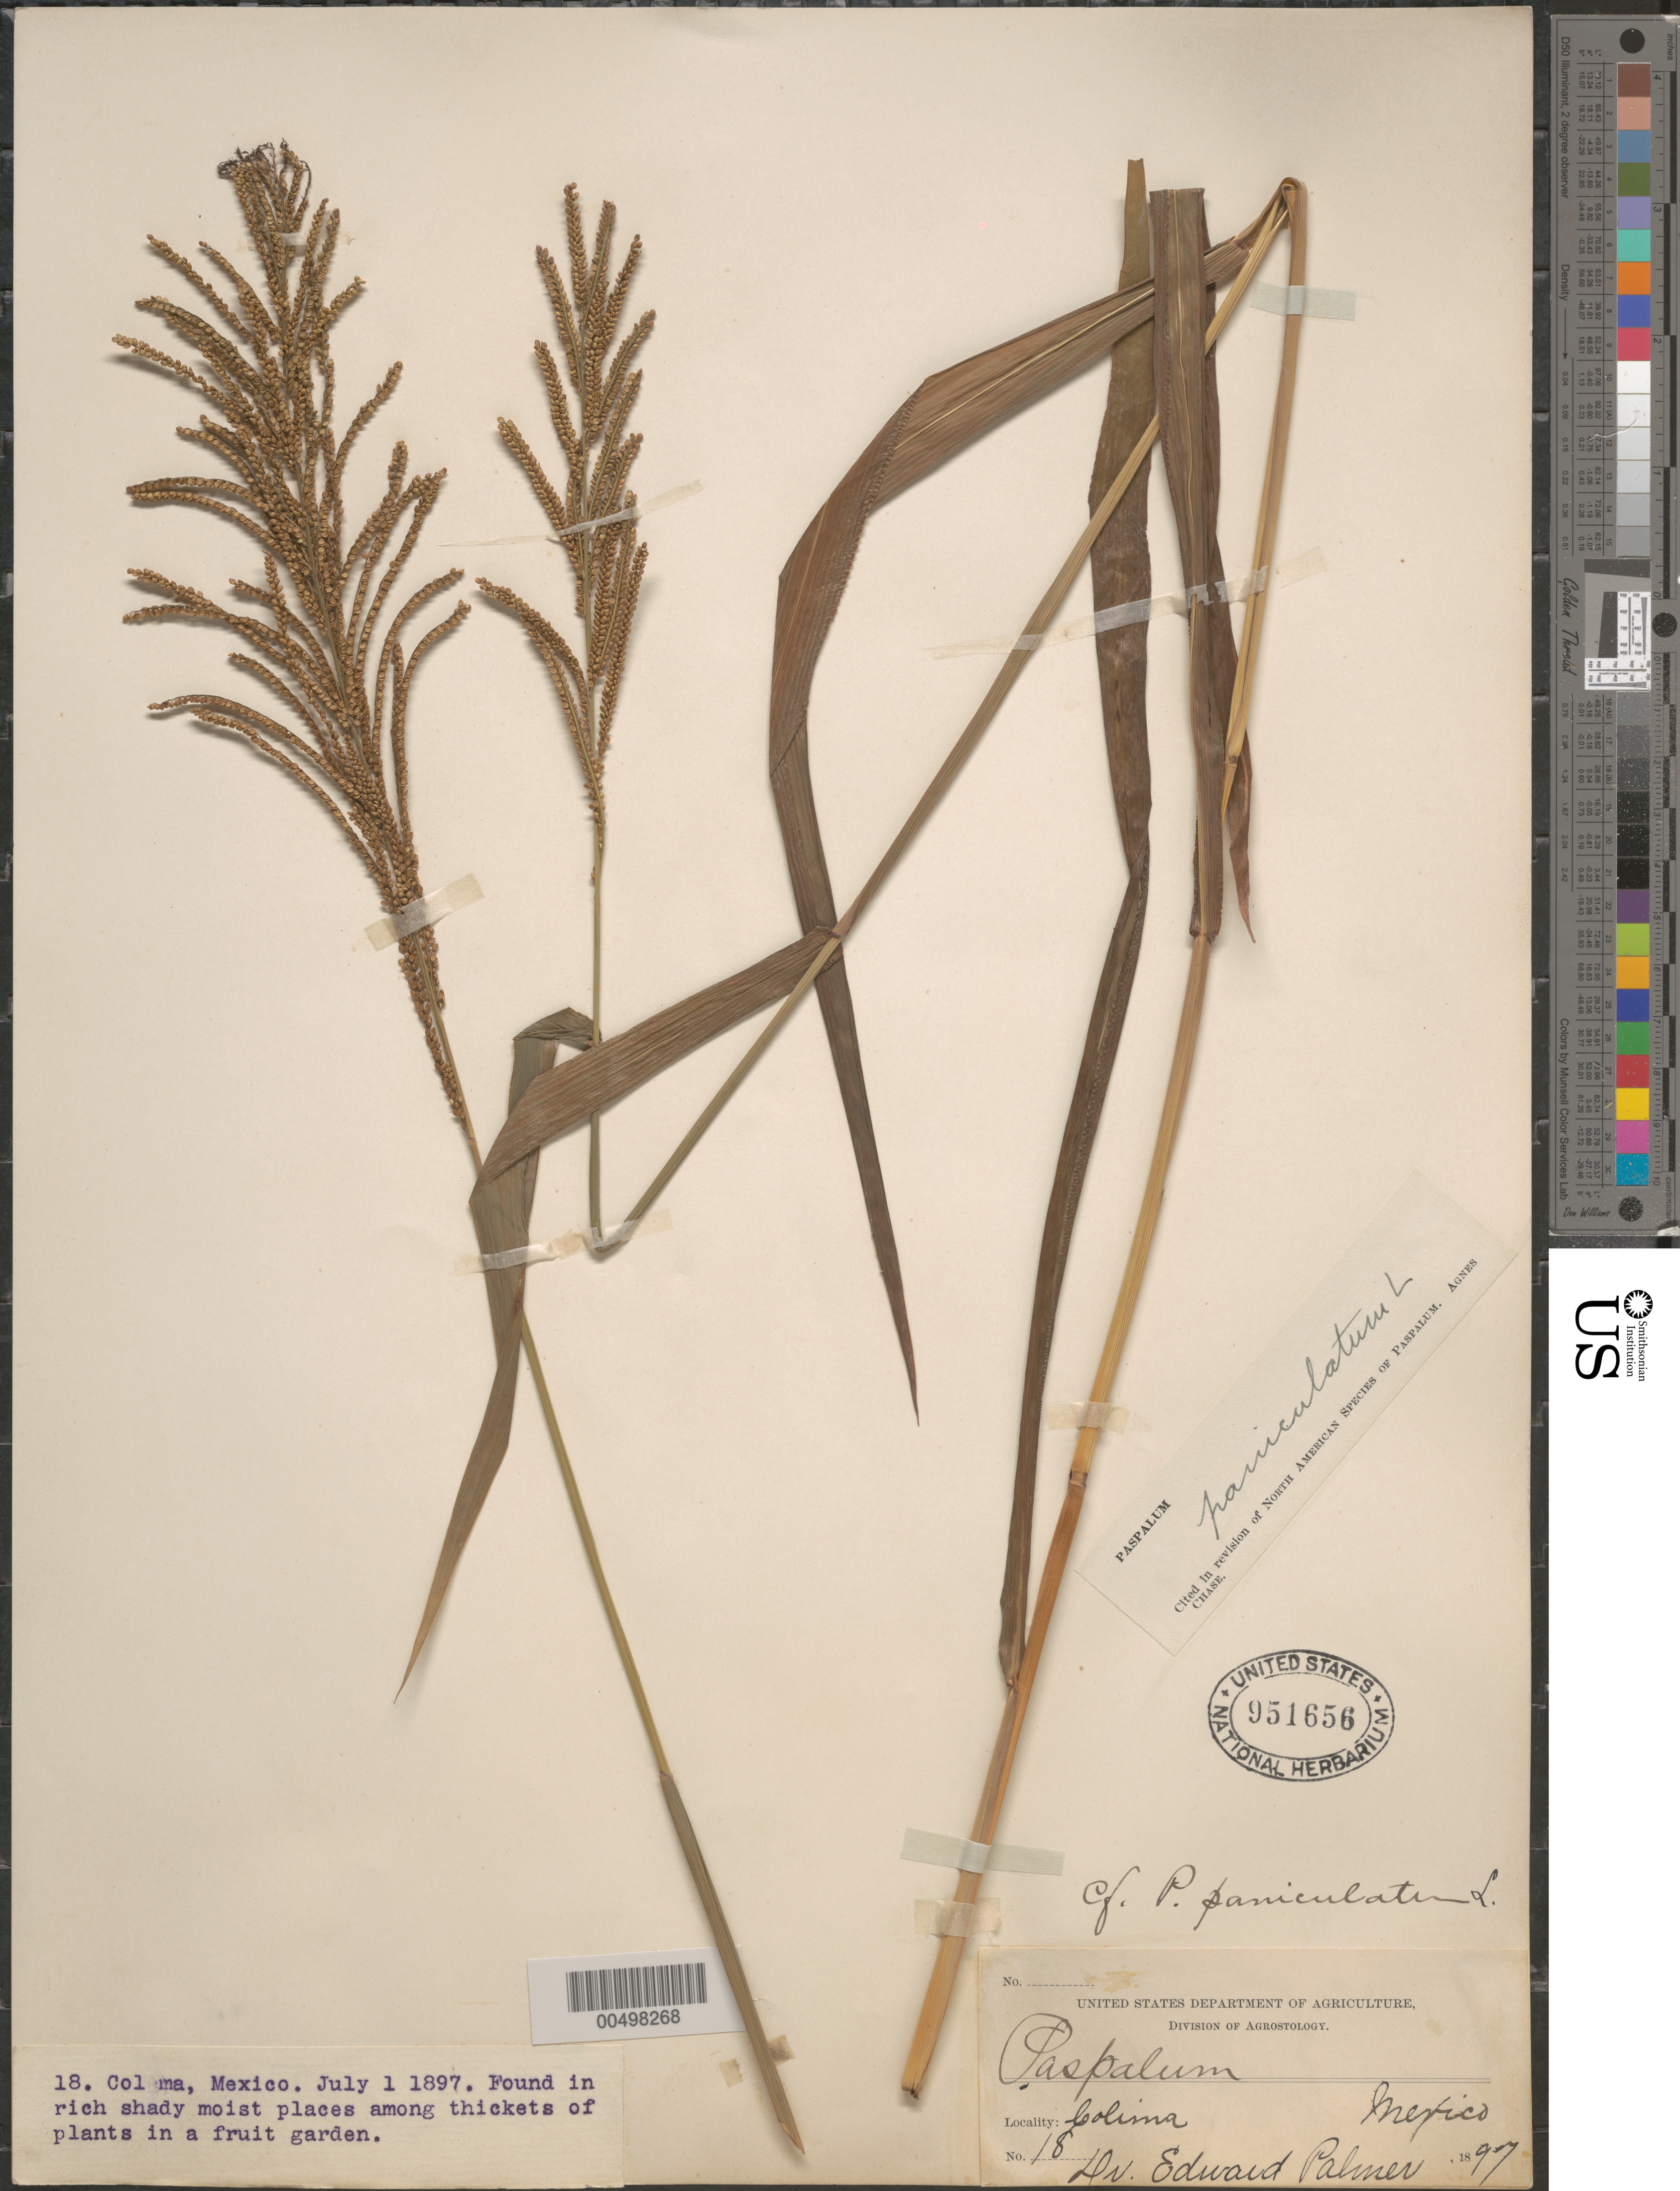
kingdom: Plantae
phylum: Tracheophyta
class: Liliopsida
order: Poales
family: Poaceae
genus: Paspalum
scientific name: Paspalum paniculatum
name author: L.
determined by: Chase, [M.] Agnes, (US)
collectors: E. Palmer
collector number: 18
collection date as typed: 1 Jul 1897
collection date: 1897-07-01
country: Mexico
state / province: Colima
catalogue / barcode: US 951656